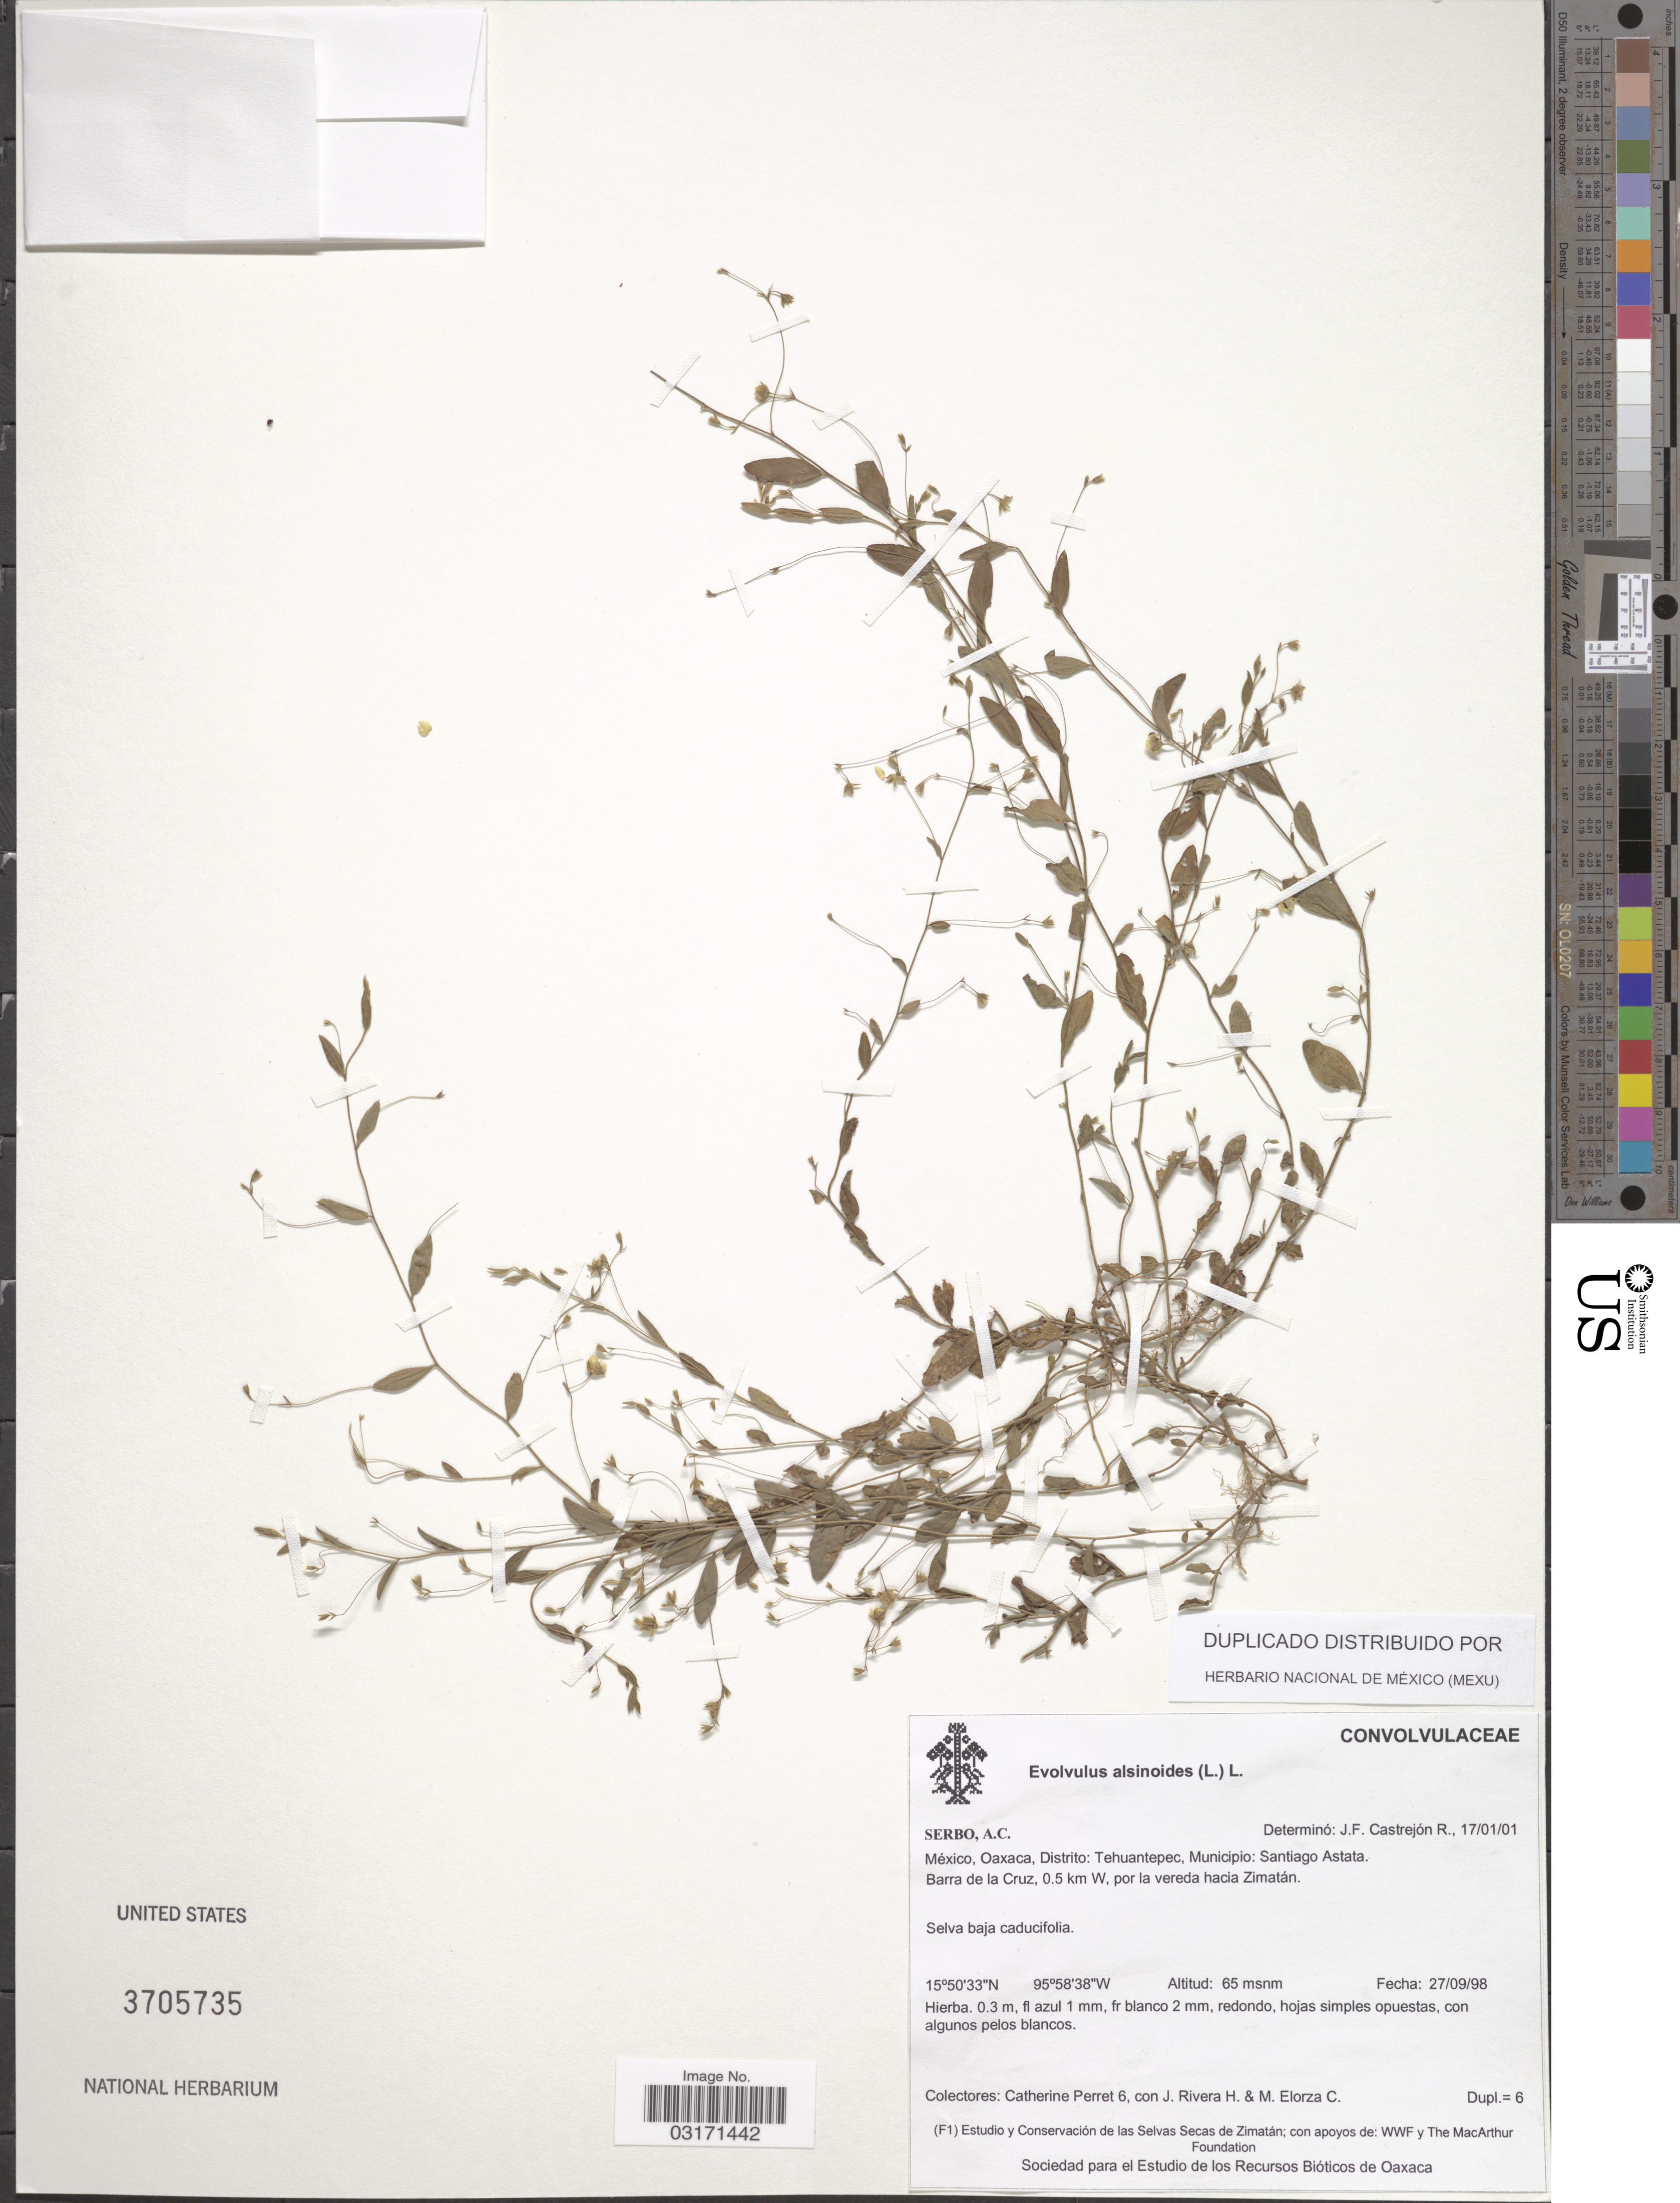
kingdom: Plantae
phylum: Tracheophyta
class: Magnoliopsida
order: Solanales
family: Convolvulaceae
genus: Evolvulus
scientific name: Evolvulus alsinoides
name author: (L.) L.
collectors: C. Perret, J. Rivera & M. Elorza C.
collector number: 6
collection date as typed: Transcribed d/m/y: 27/9/98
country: Mexico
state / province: Oaxaca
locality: México, Oaxaca, Distrito: Tehuantepec, Municipio: Santiago Astata, Barra de la Cruz, 0.5 km W, por la vereda hacia Zimatán.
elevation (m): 65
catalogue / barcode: US 3705735